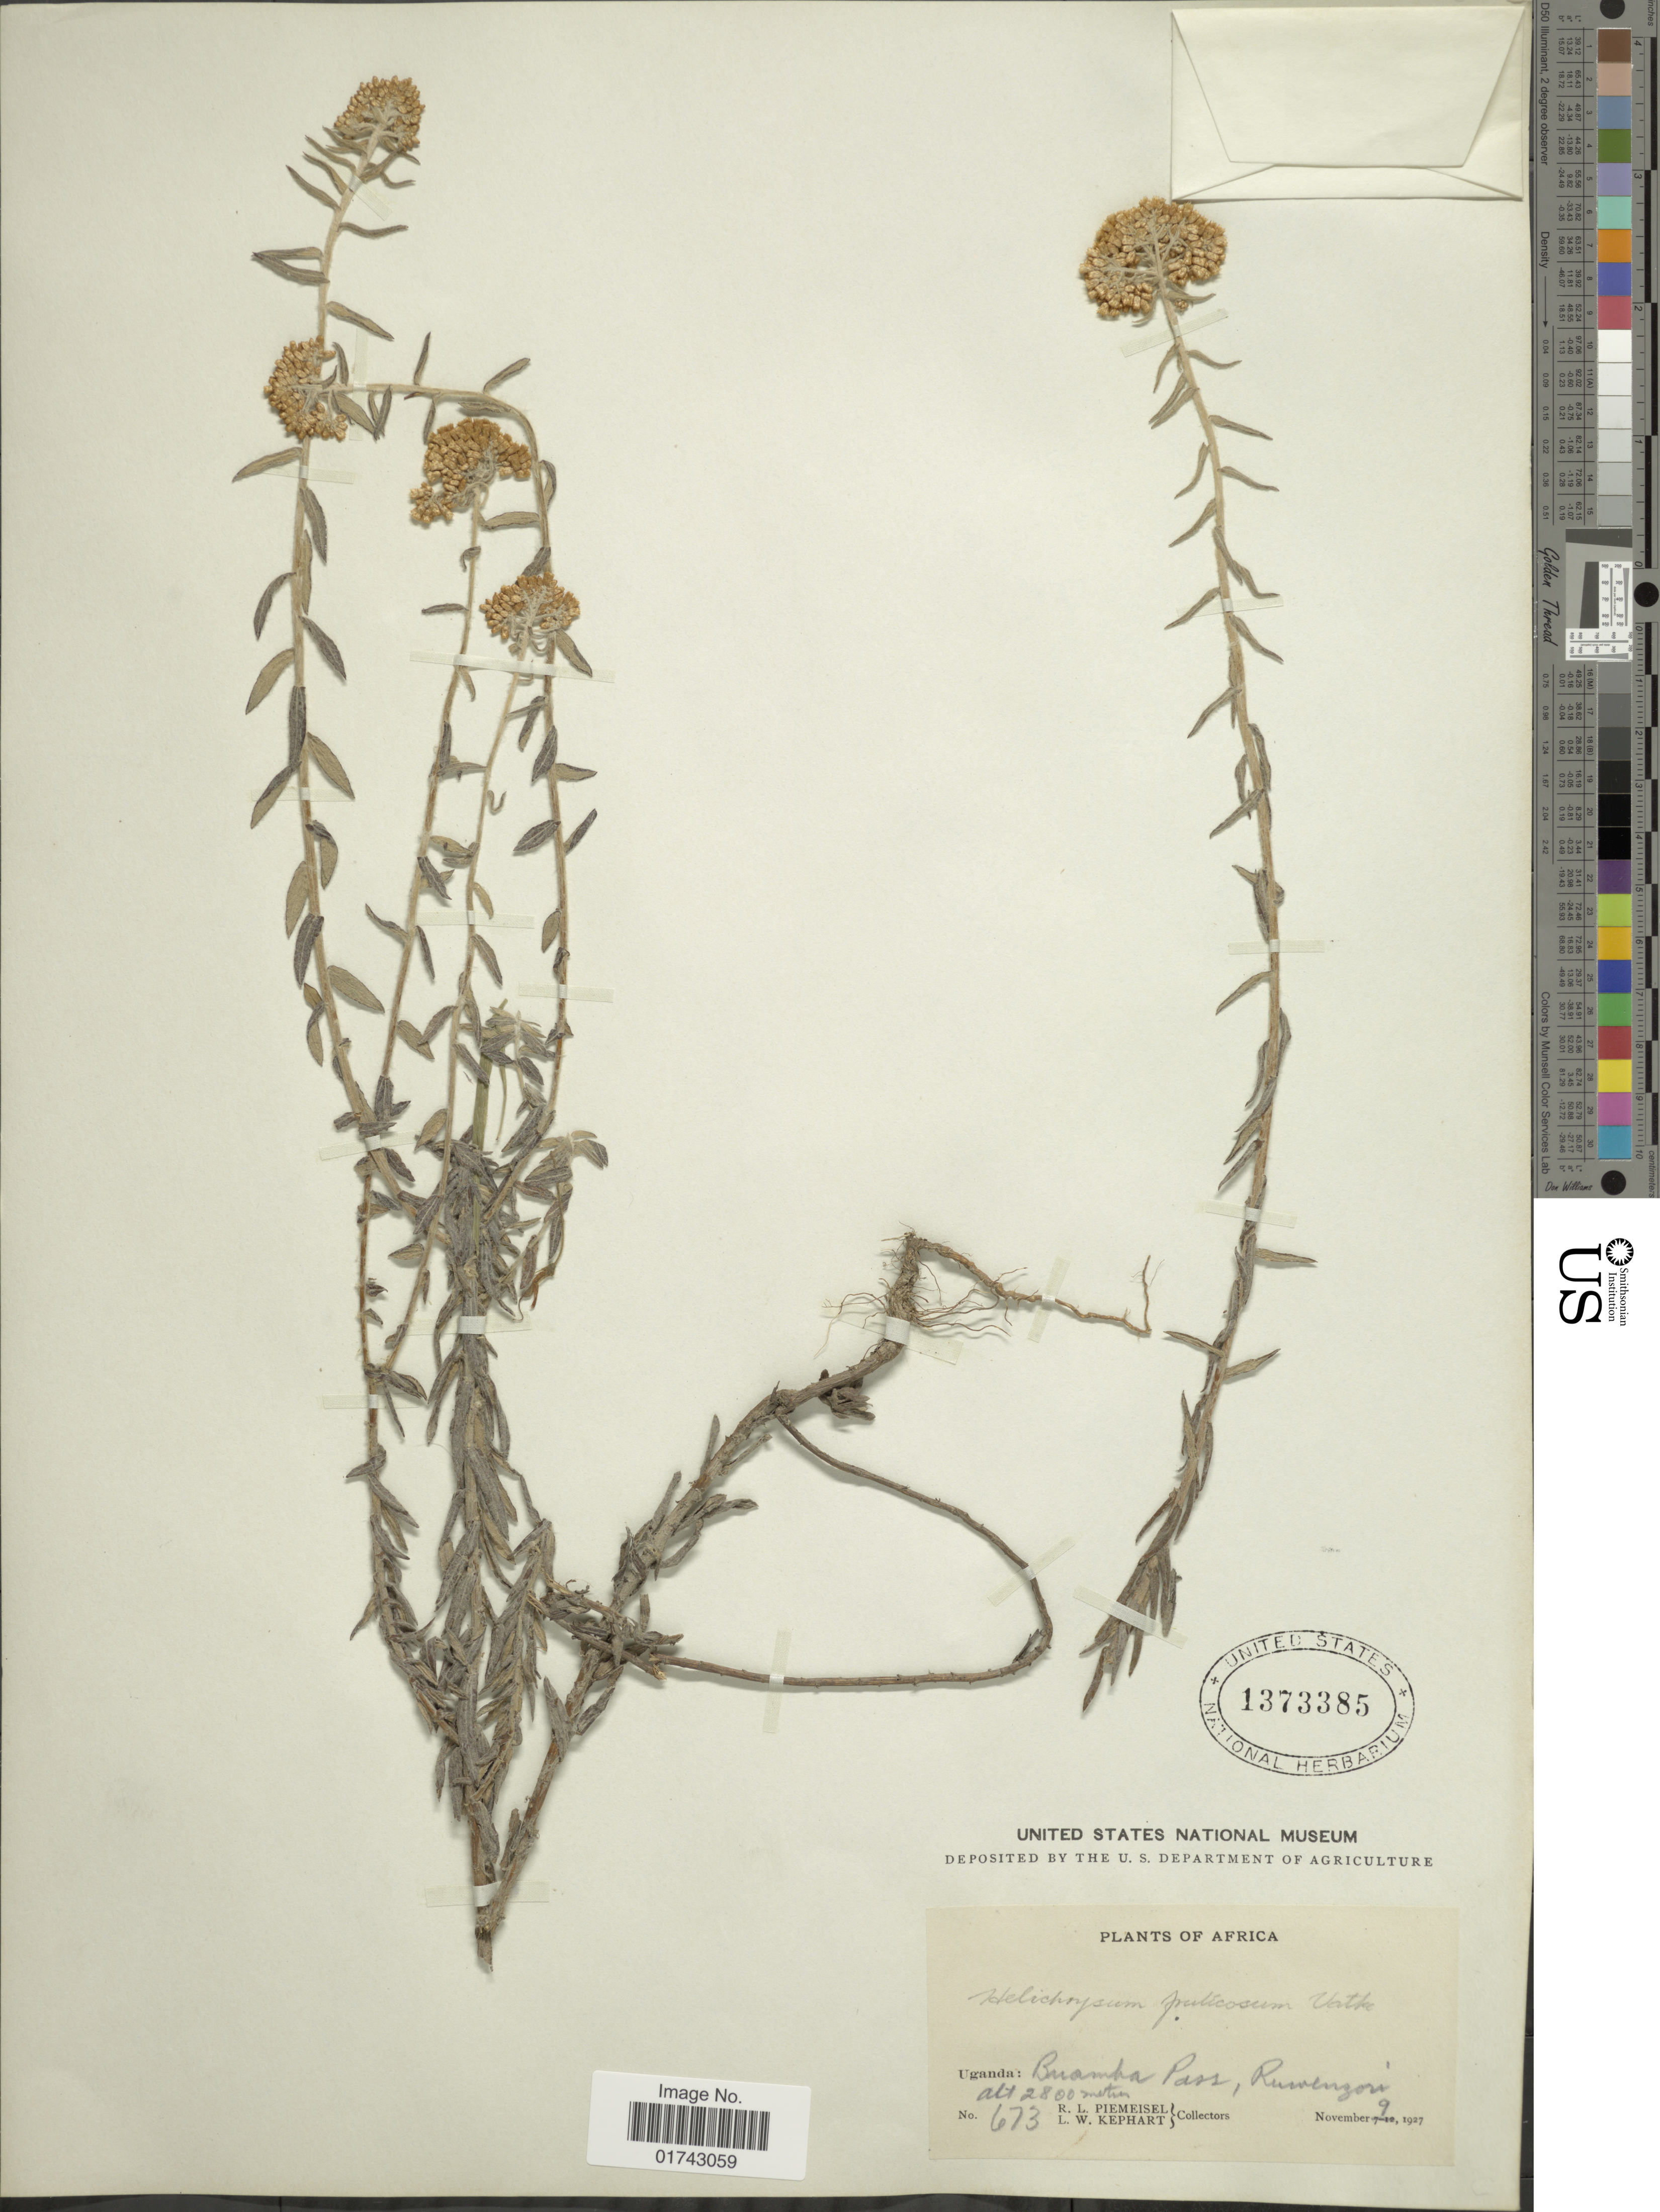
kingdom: Plantae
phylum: Tracheophyta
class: Magnoliopsida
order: Asterales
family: Asteraceae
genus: Helichrysum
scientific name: Helichrysum forskahlii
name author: (J.F. Gmel.) Hilliard & B.L. Burtt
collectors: R. L. Piemeisel & L. W. Kephart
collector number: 673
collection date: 1927-11-09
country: Uganda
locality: Uganda: Buamba Pass, Ruwenzori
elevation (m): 2800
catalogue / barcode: US 1373385